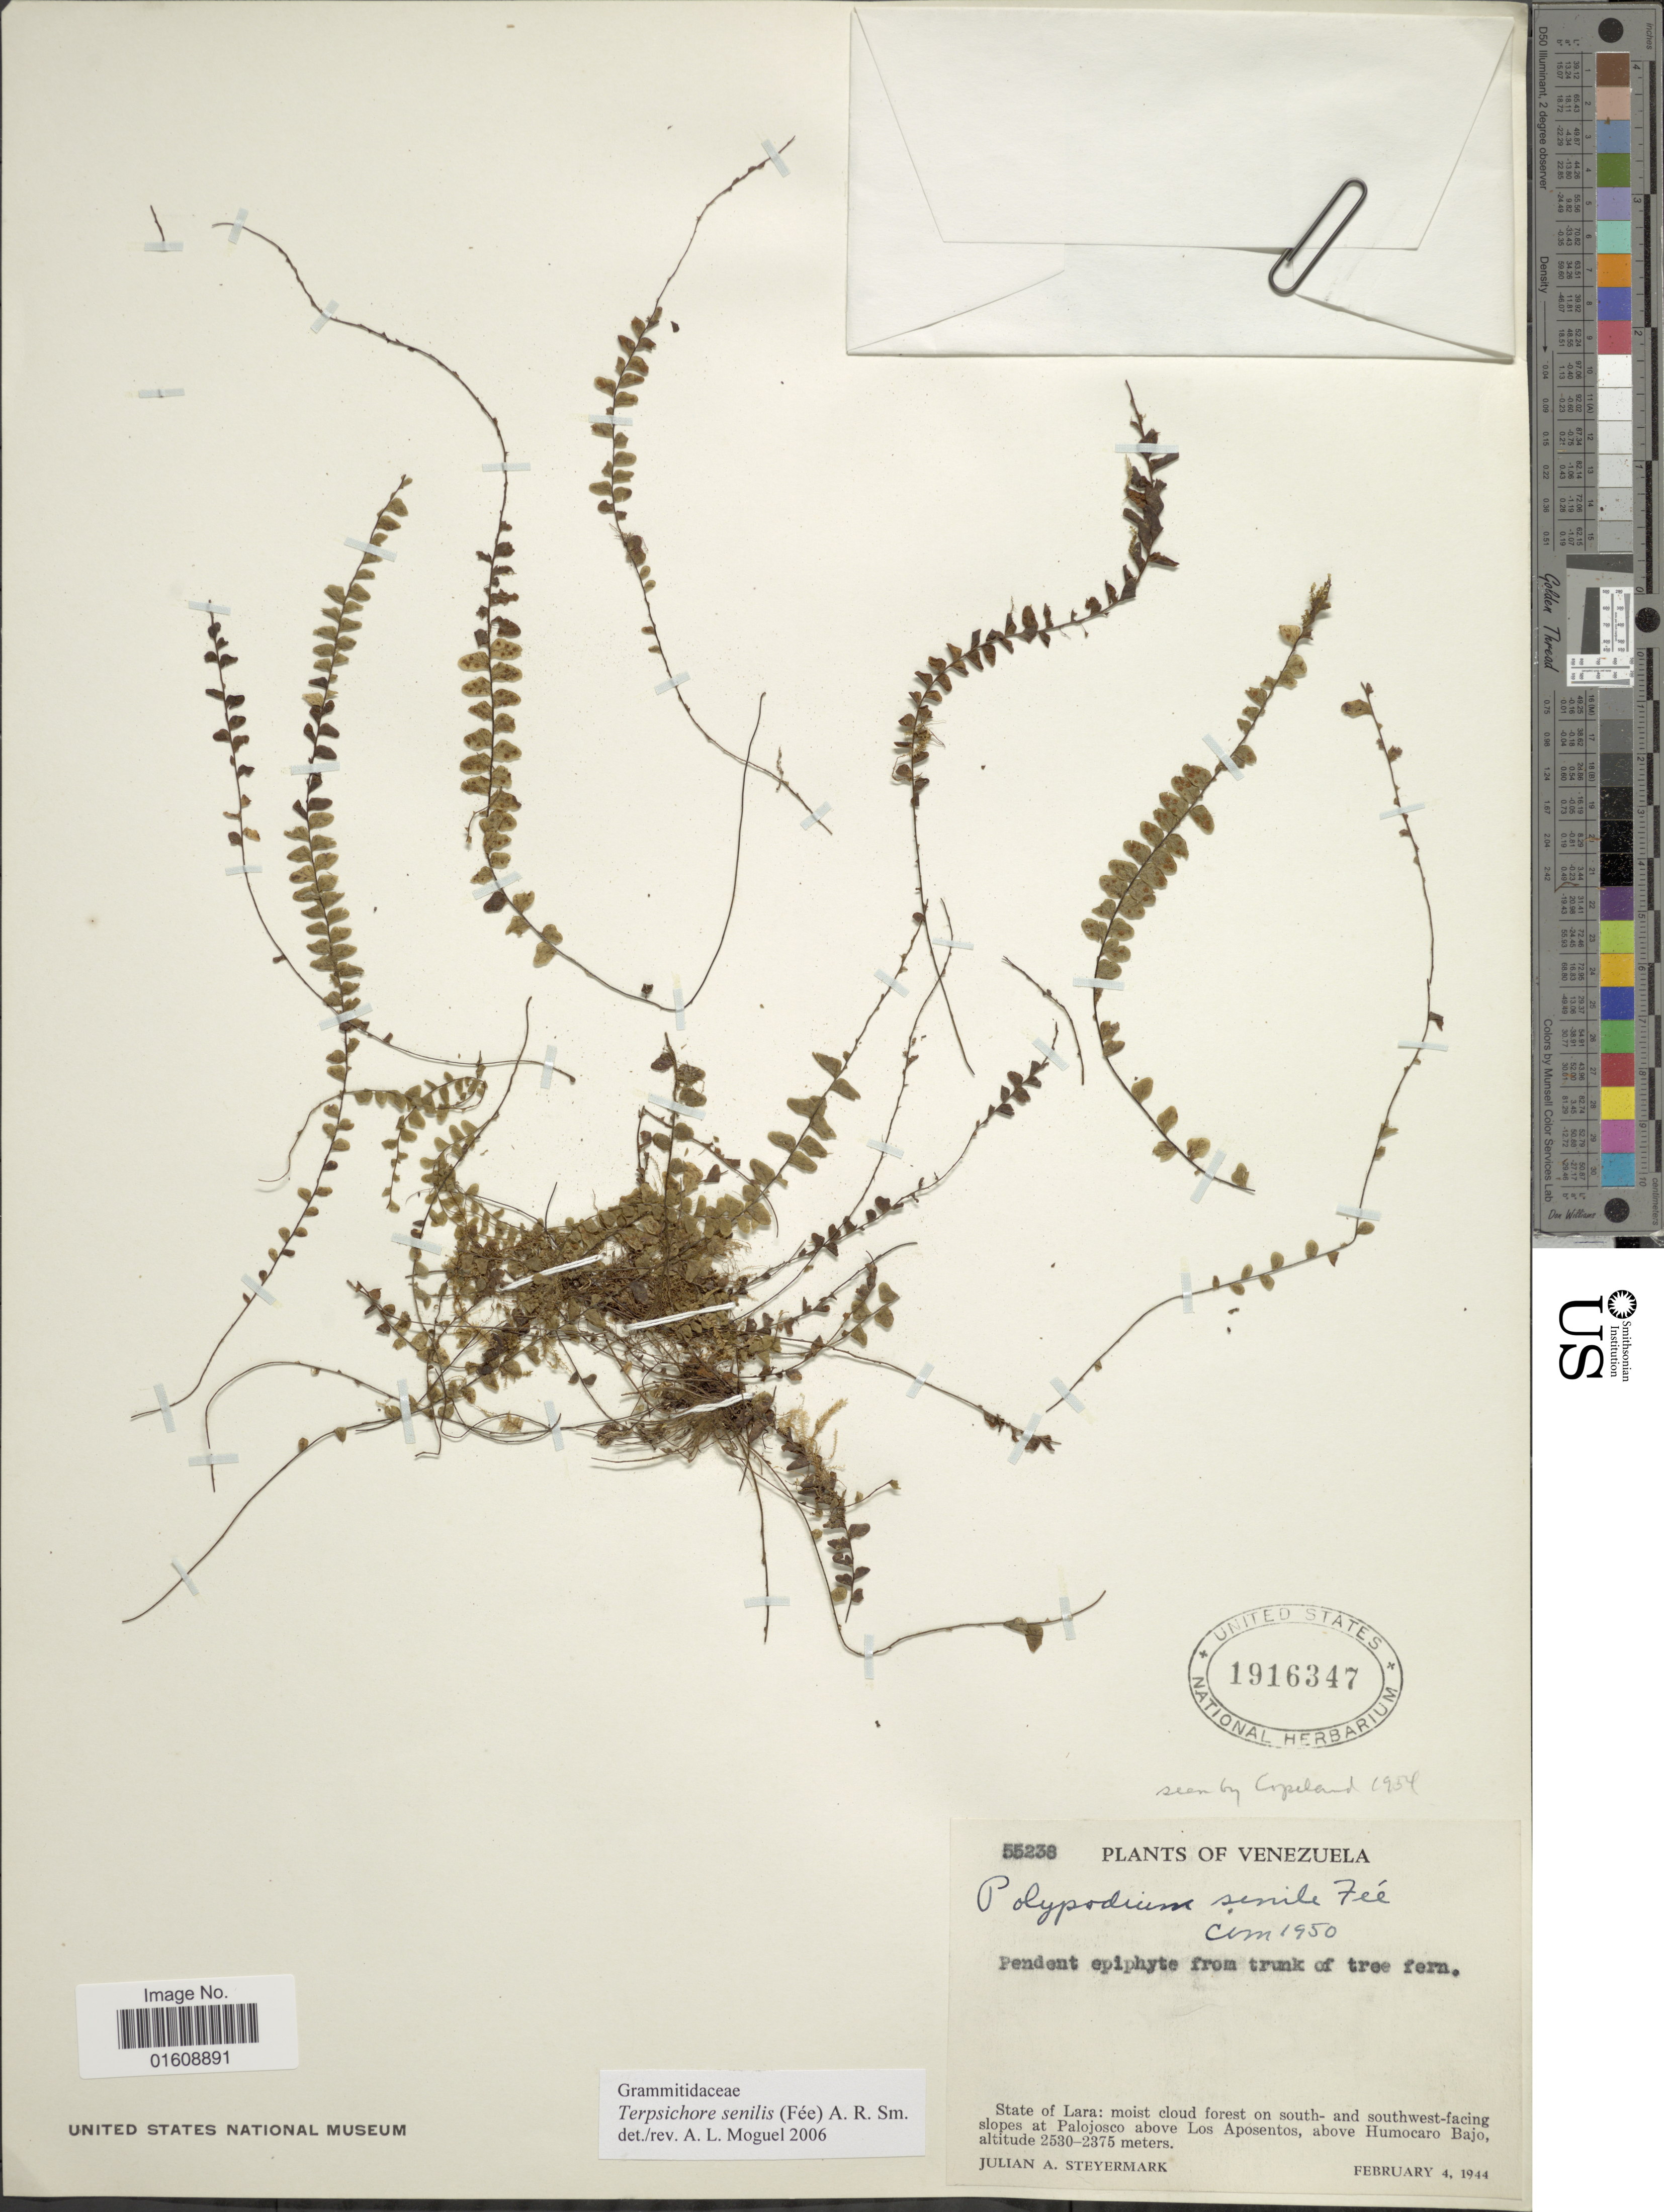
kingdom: Plantae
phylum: Tracheophyta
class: Polypodiopsida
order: Polypodiales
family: Polypodiaceae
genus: Alansmia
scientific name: Alansmia senilis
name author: (Fée) Moguel & M. Kessler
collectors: J. Steyermark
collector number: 55238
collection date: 1944-02-04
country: Venezuela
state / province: Lara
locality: Venezuela, State of Lara: moist cloud forest on south- and southwest-facing slopes at Palojosco above Los Aposentos, above Humocaro Bajo.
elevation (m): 2375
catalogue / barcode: US 1916347